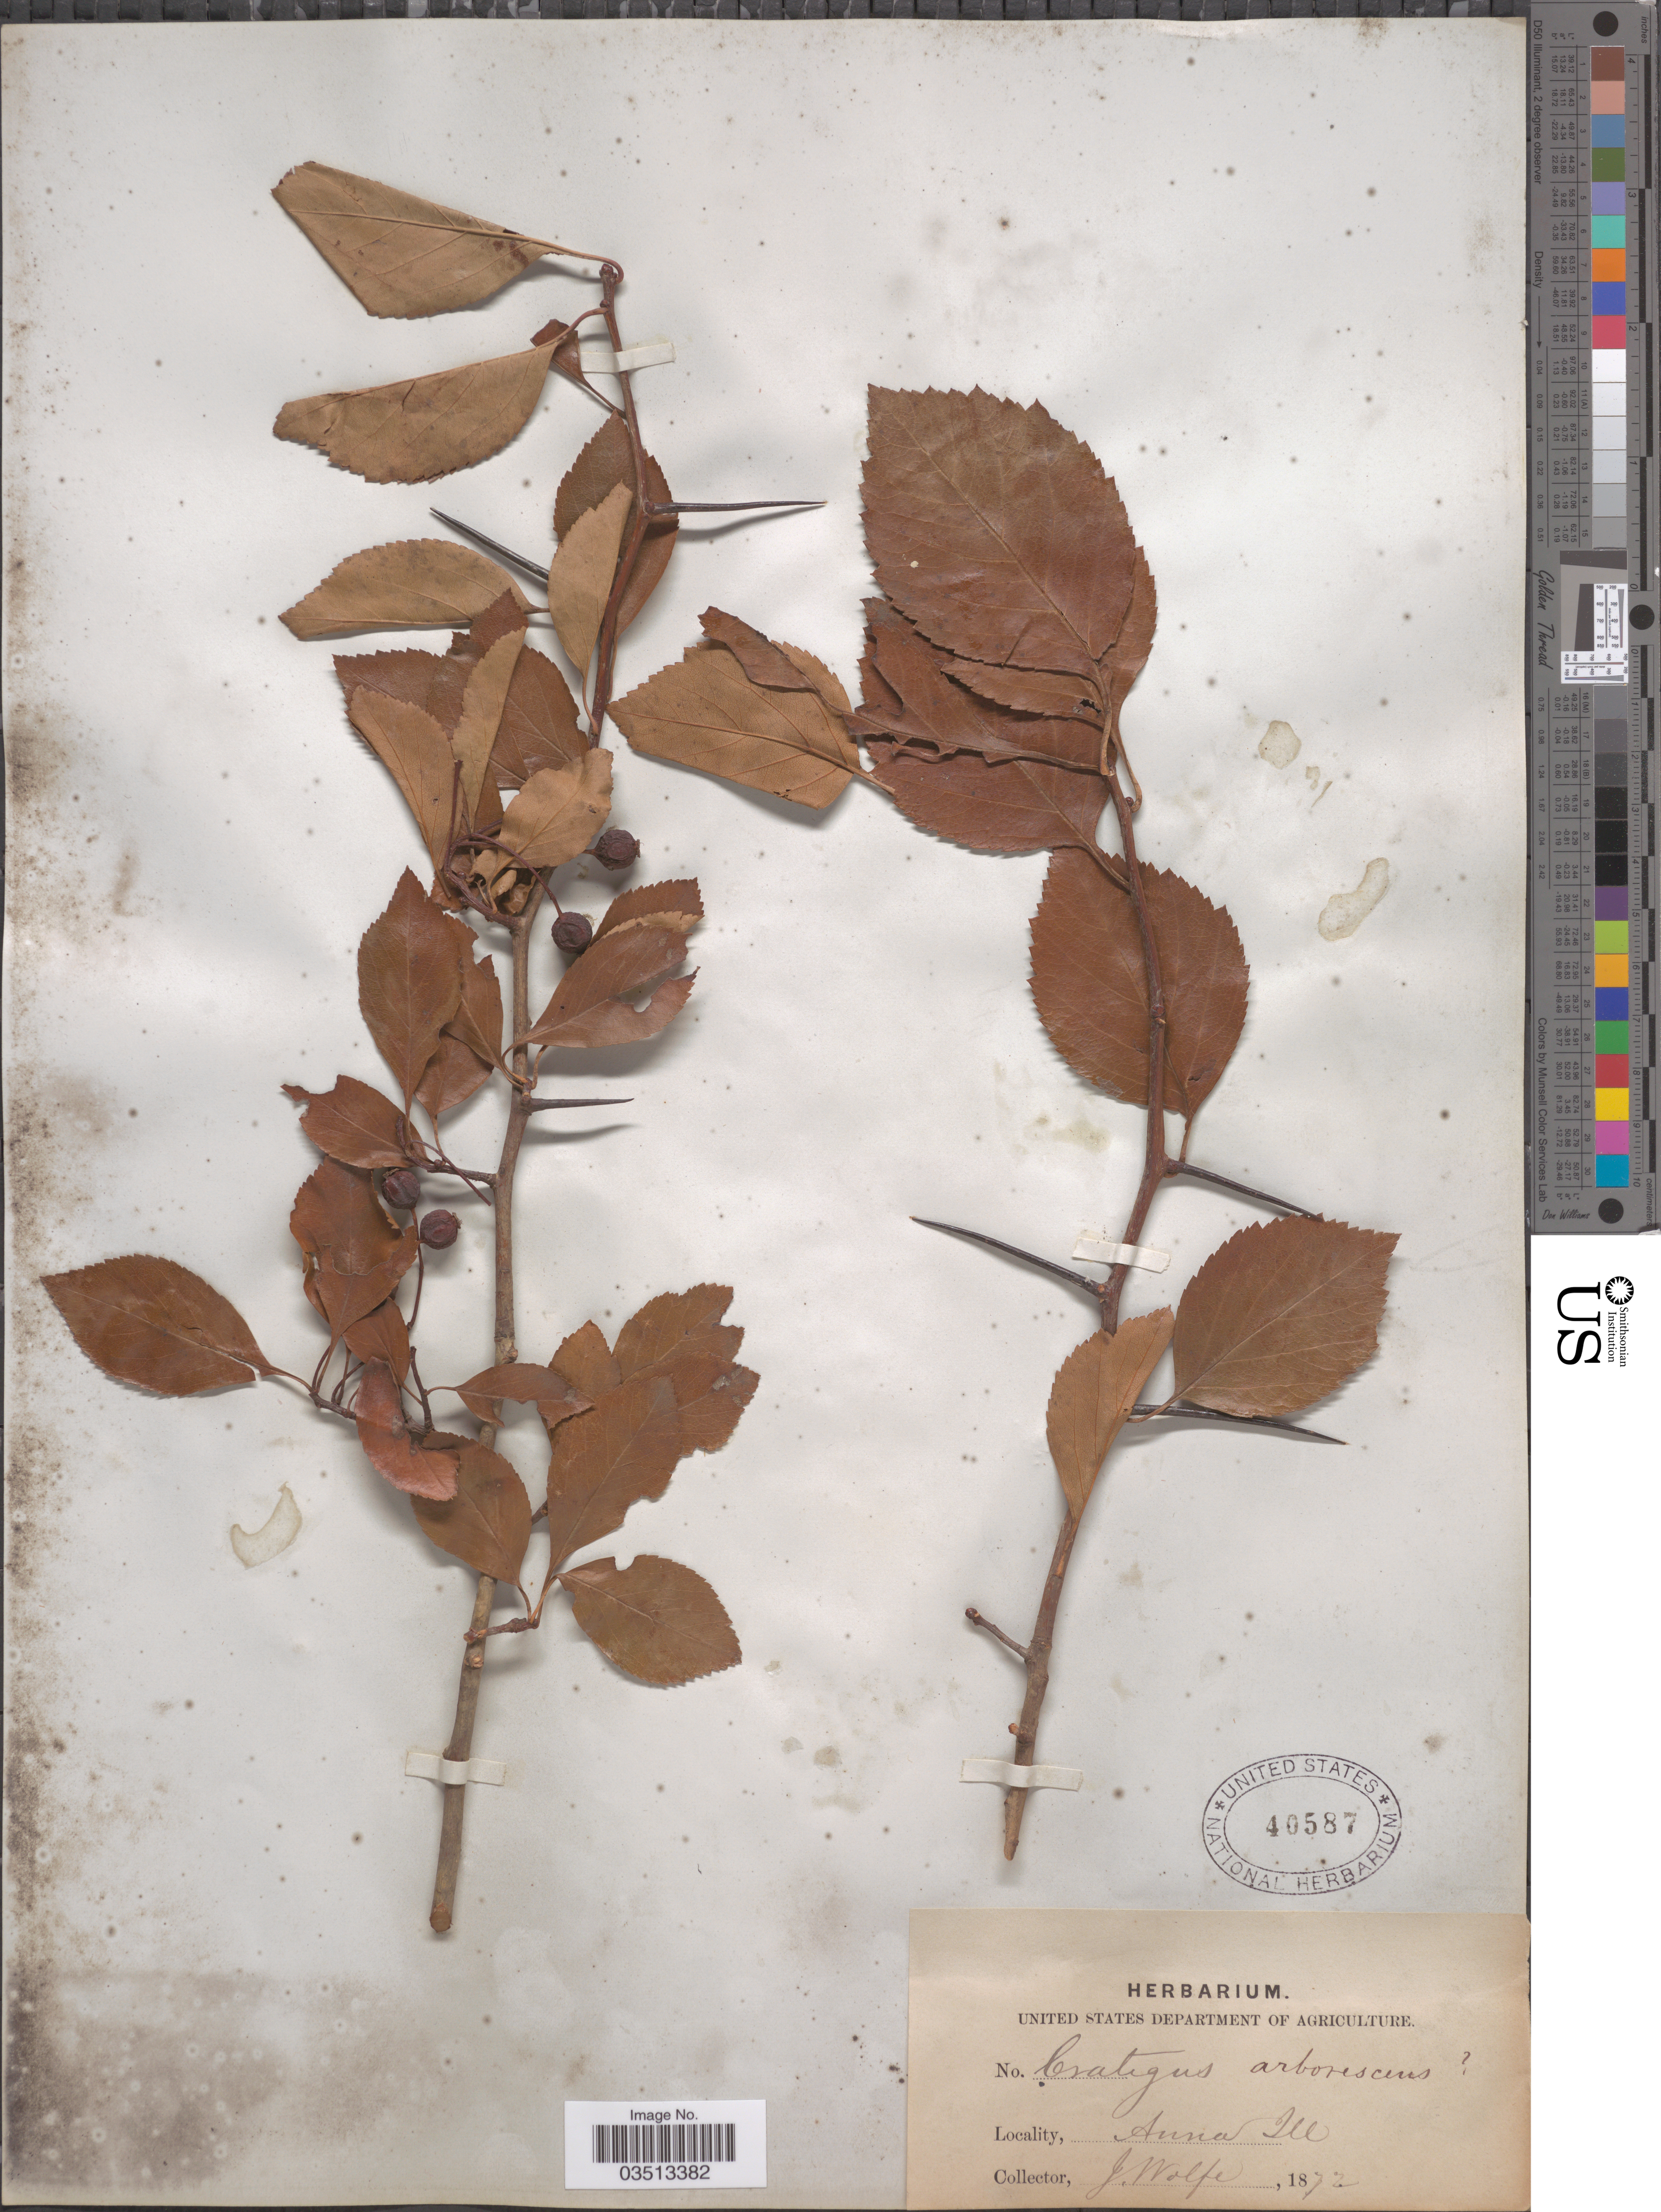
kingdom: Plantae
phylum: Tracheophyta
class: Magnoliopsida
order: Rosales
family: Rosaceae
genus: Crataegus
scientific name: Crataegus arborescens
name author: Elliott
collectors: J. Wolfe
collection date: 1872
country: United States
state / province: Illinois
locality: Anna.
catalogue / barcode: US 40587